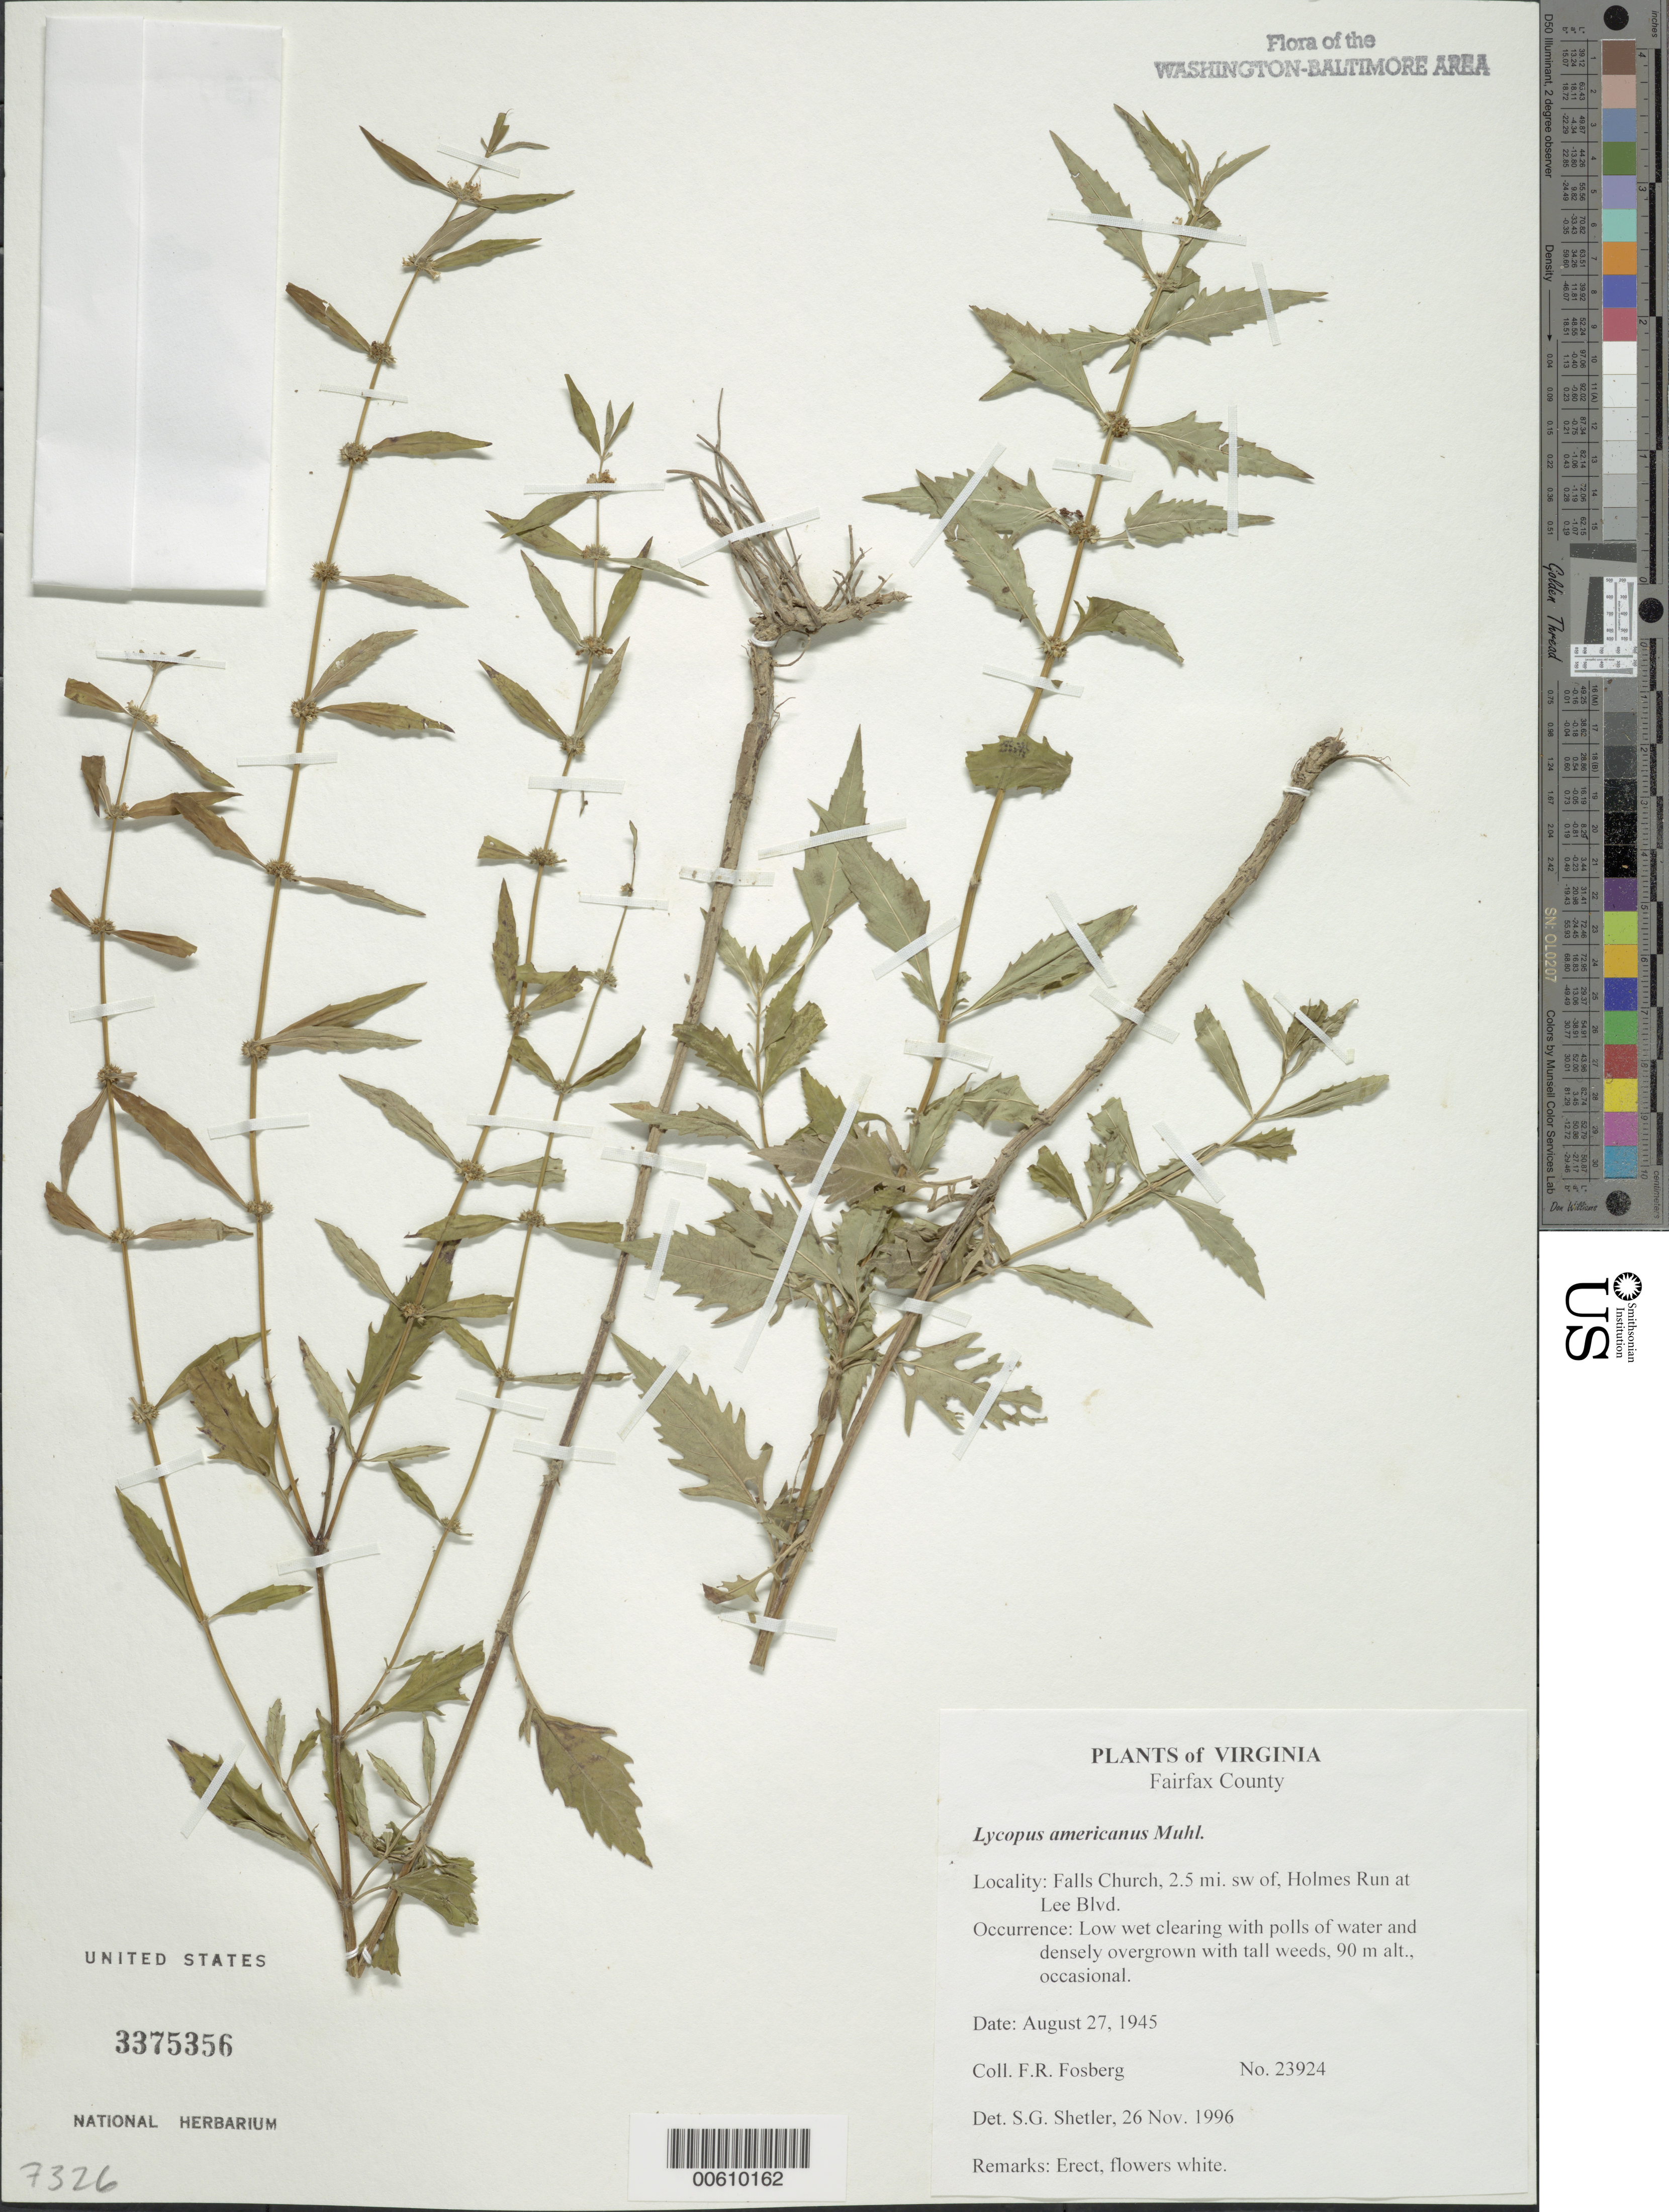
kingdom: Plantae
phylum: Tracheophyta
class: Magnoliopsida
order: Lamiales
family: Lamiaceae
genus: Lycopus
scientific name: Lycopus americanus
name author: Muhl. ex W.P.C. Barton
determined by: Shetler, Stanwyn G., (US), NMNH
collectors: F. R. Fosberg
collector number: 23924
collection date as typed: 27 Aug 1945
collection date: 1945-08-27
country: United States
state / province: Virginia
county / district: Fairfax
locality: Falls Church, 2.5 mi. sw of, Holmes Run at Lee Blvd.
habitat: Low wet clearing with pools of water and densely overgrown with tall weeds, 90 m alt., occasional.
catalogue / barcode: US 3375356